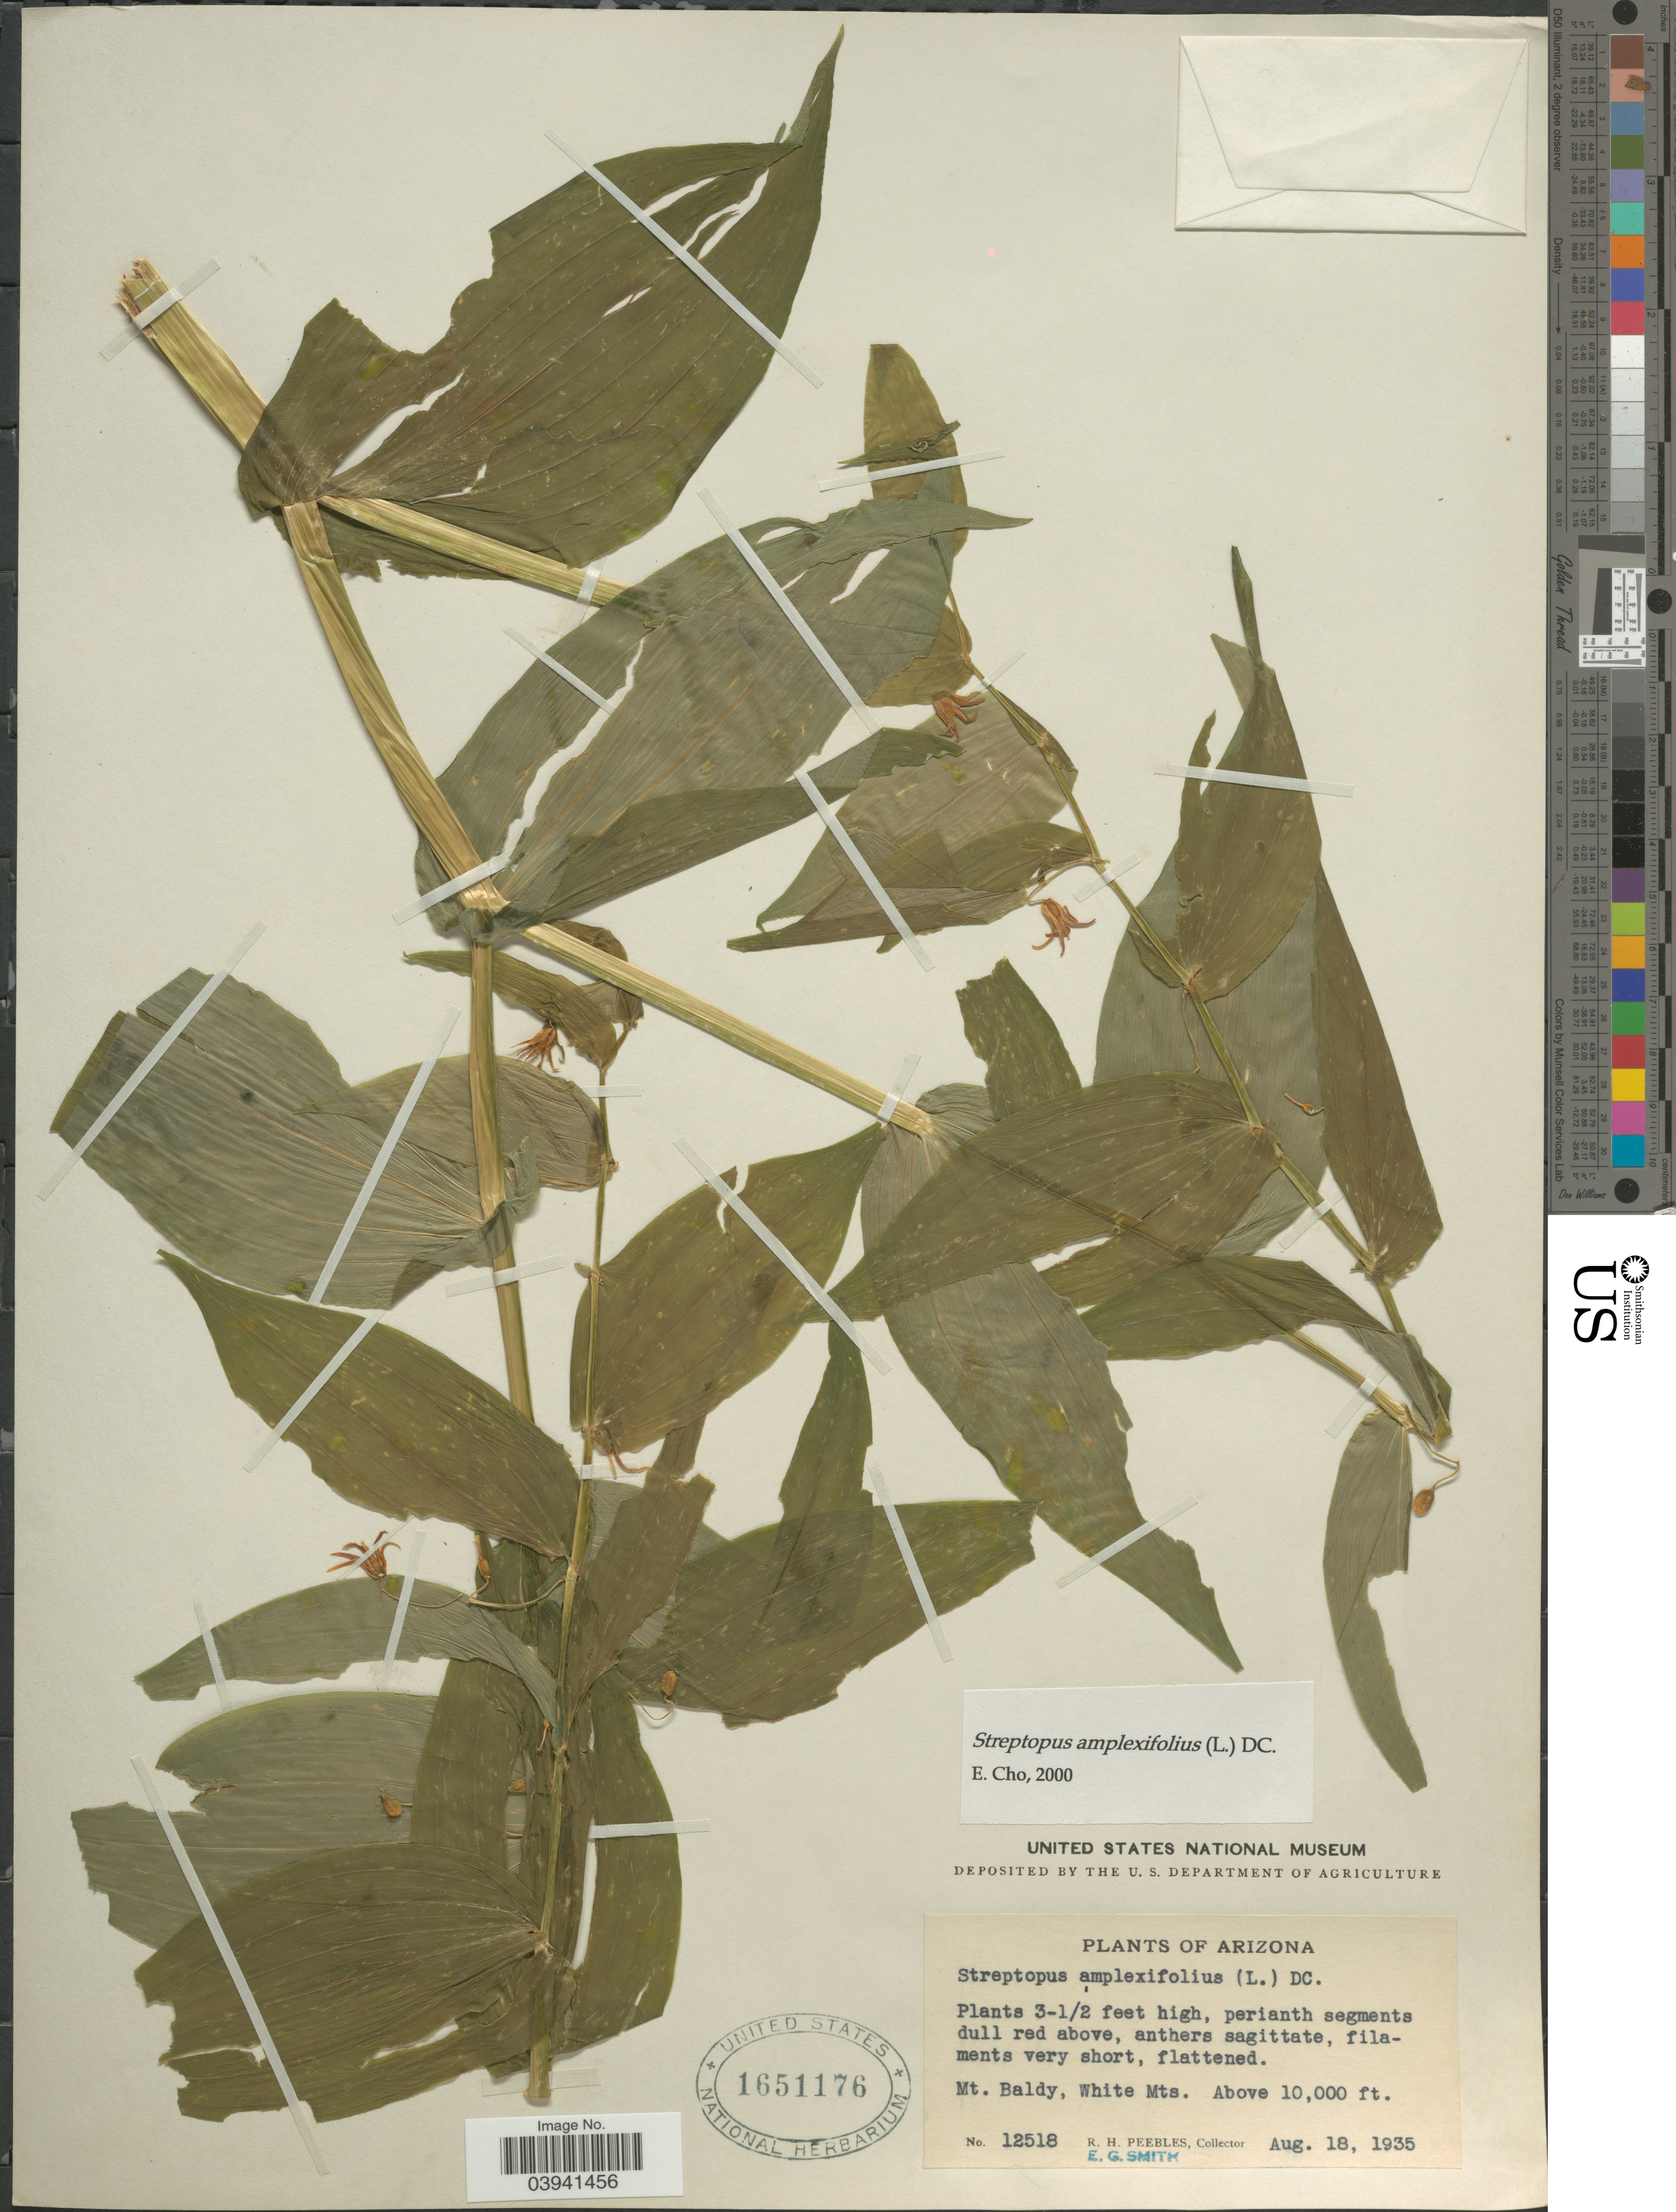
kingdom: Plantae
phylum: Tracheophyta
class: Liliopsida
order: Liliales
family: Liliaceae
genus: Streptopus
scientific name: Streptopus amplexifolius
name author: (L.) DC.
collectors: R. H. Peebles & E. G. Smith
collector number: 12518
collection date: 1935-08-18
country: United States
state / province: Arizona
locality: Mt. Baldy, White Mts.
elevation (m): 3048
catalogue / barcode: US 1651176